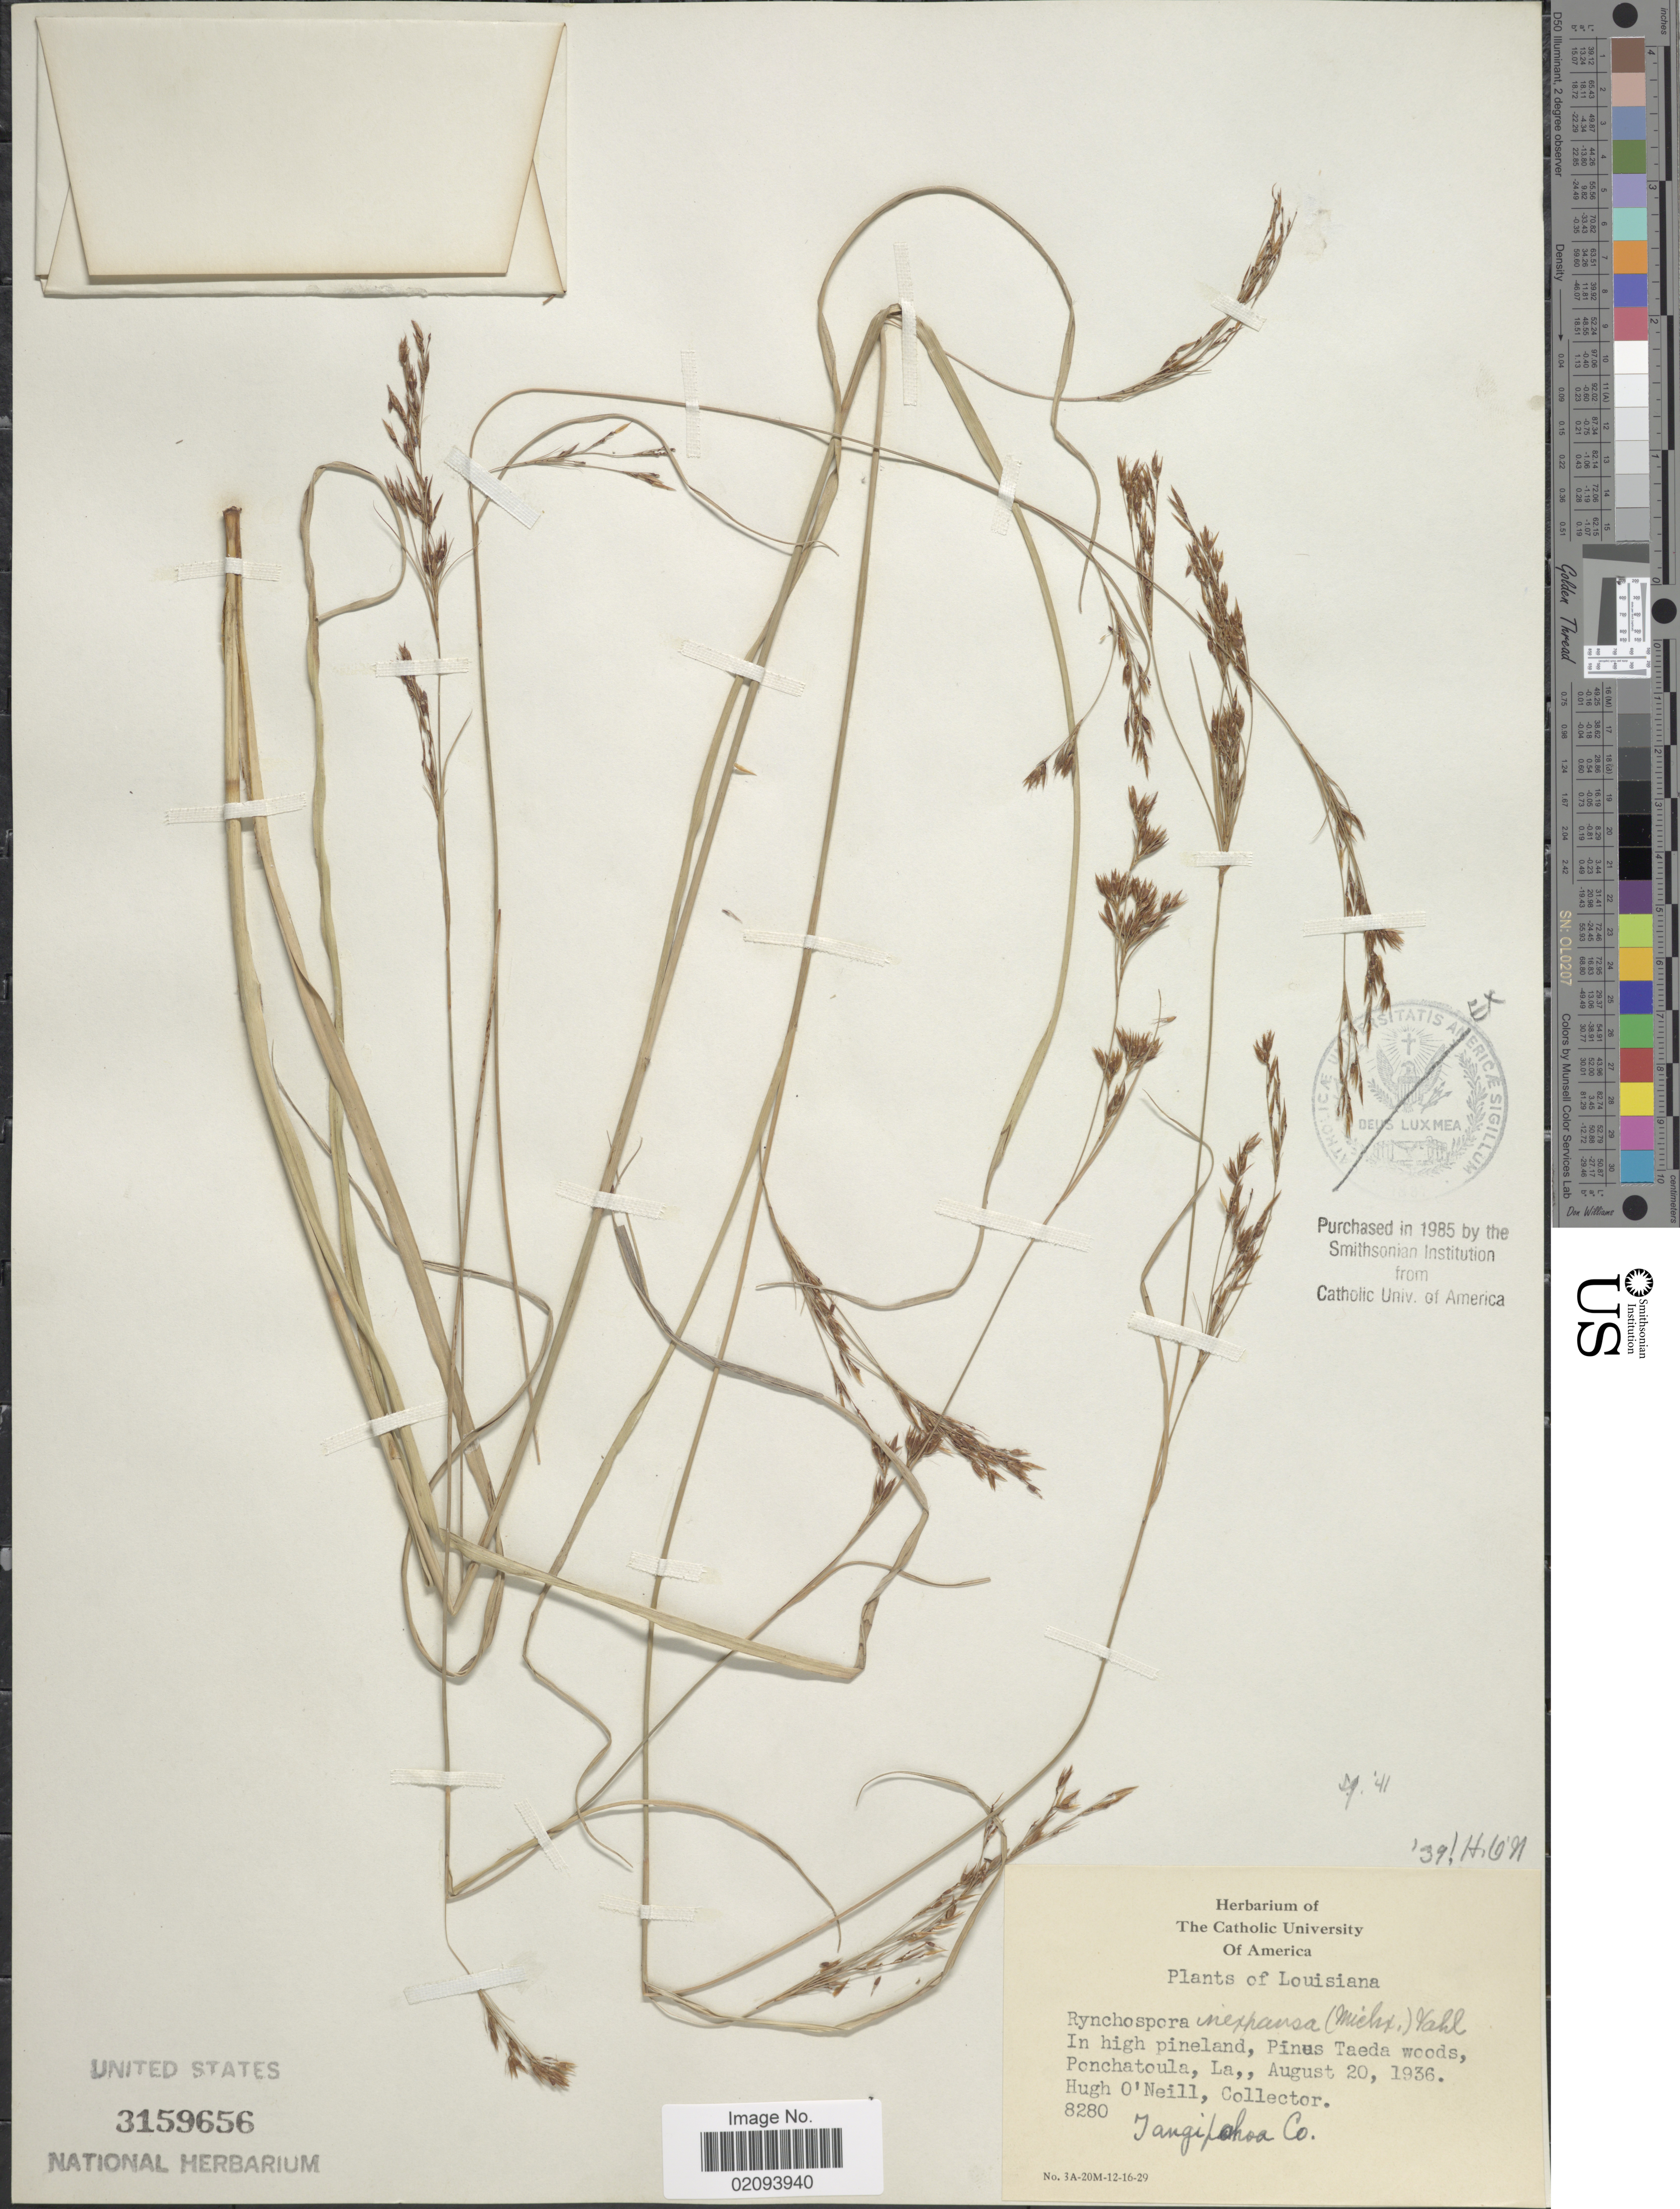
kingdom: Plantae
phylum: Tracheophyta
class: Liliopsida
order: Poales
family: Cyperaceae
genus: Rhynchospora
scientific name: Rhynchospora inexpansa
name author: (Michx.) Vahl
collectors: H. O'Neill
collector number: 8280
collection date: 1936-08-20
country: United States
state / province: Louisiana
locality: In high pineland, Pinus Taeda woods, Ponchatoula, La. Tangipahoa Co.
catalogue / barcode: US 3159656